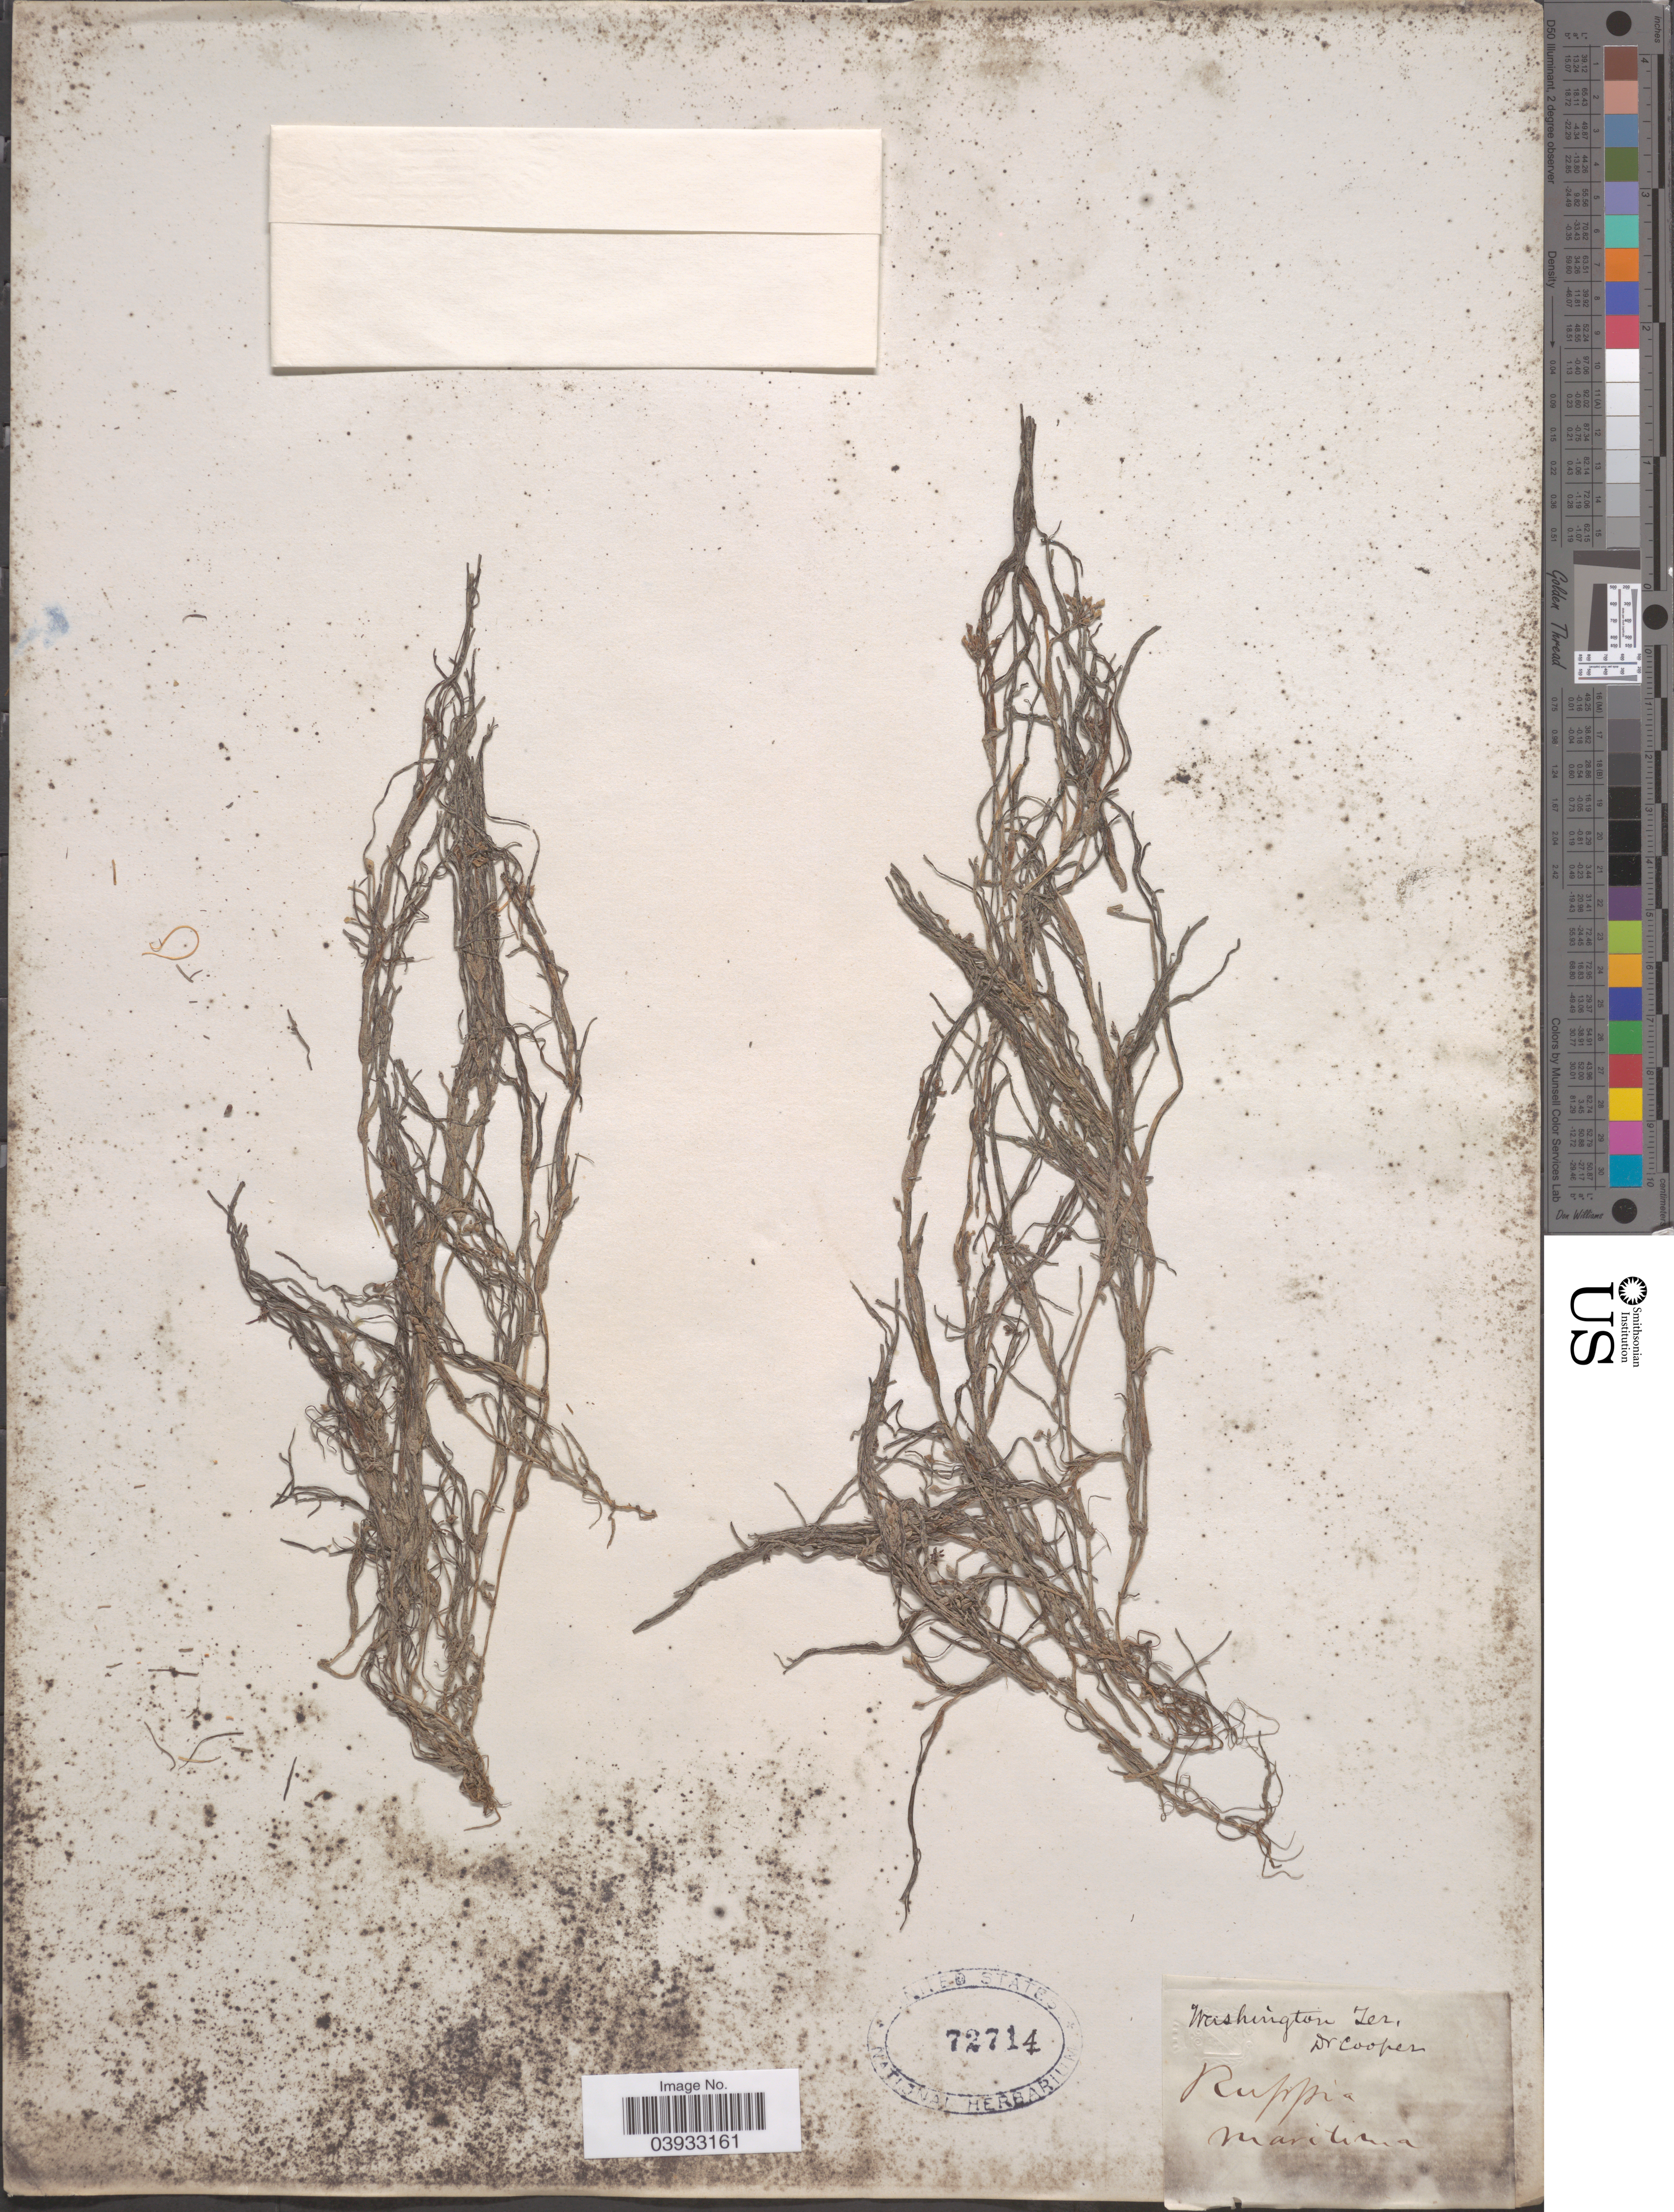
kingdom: Plantae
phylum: Tracheophyta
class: Liliopsida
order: Alismatales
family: Ruppiaceae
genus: Ruppia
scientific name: Ruppia maritima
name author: L.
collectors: Dr. Cooper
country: United States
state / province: Washington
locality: Washington Ter.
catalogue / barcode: US 72714